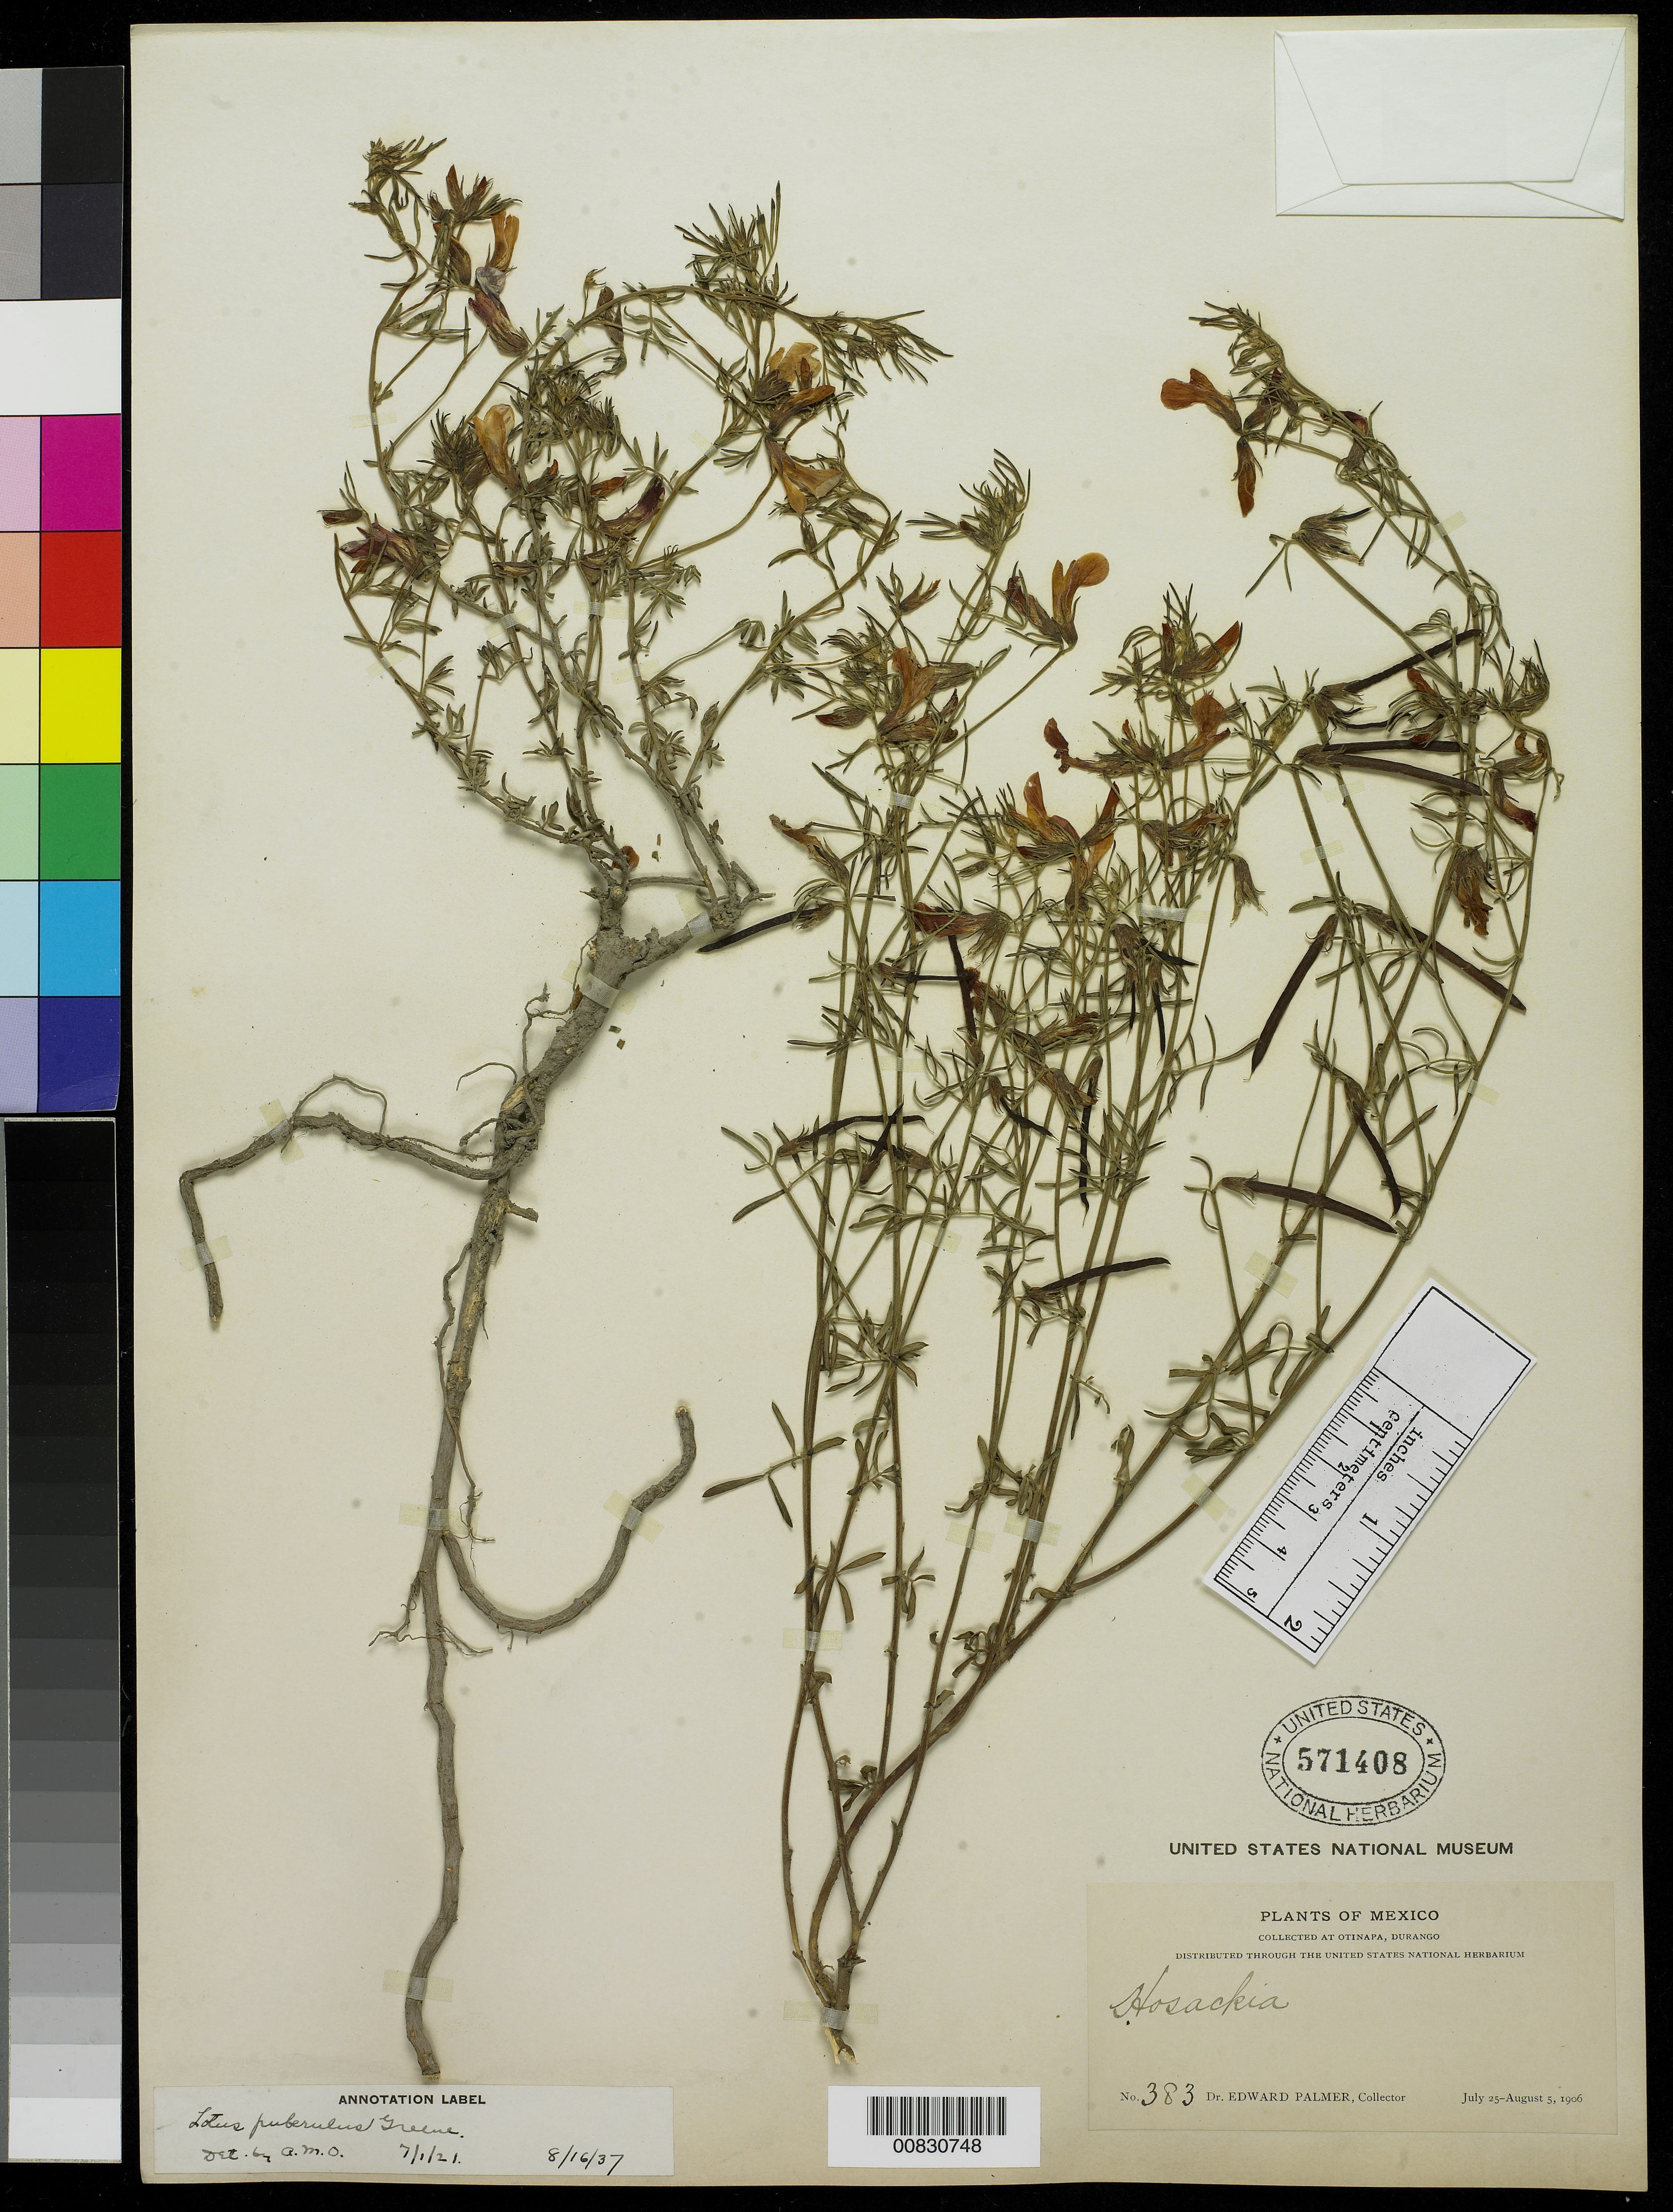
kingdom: Plantae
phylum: Tracheophyta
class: Magnoliopsida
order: Fabales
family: Fabaceae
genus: Ottleya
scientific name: Ottleya oroboides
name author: (Kunth) D.D. Sokoloff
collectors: E. Palmer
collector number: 383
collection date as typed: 25 Jul 1906 to 05 Aug 1906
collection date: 1906-07-25/1906-08-05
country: Mexico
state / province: Durango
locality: Otinapa, Durango.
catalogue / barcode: US 571408